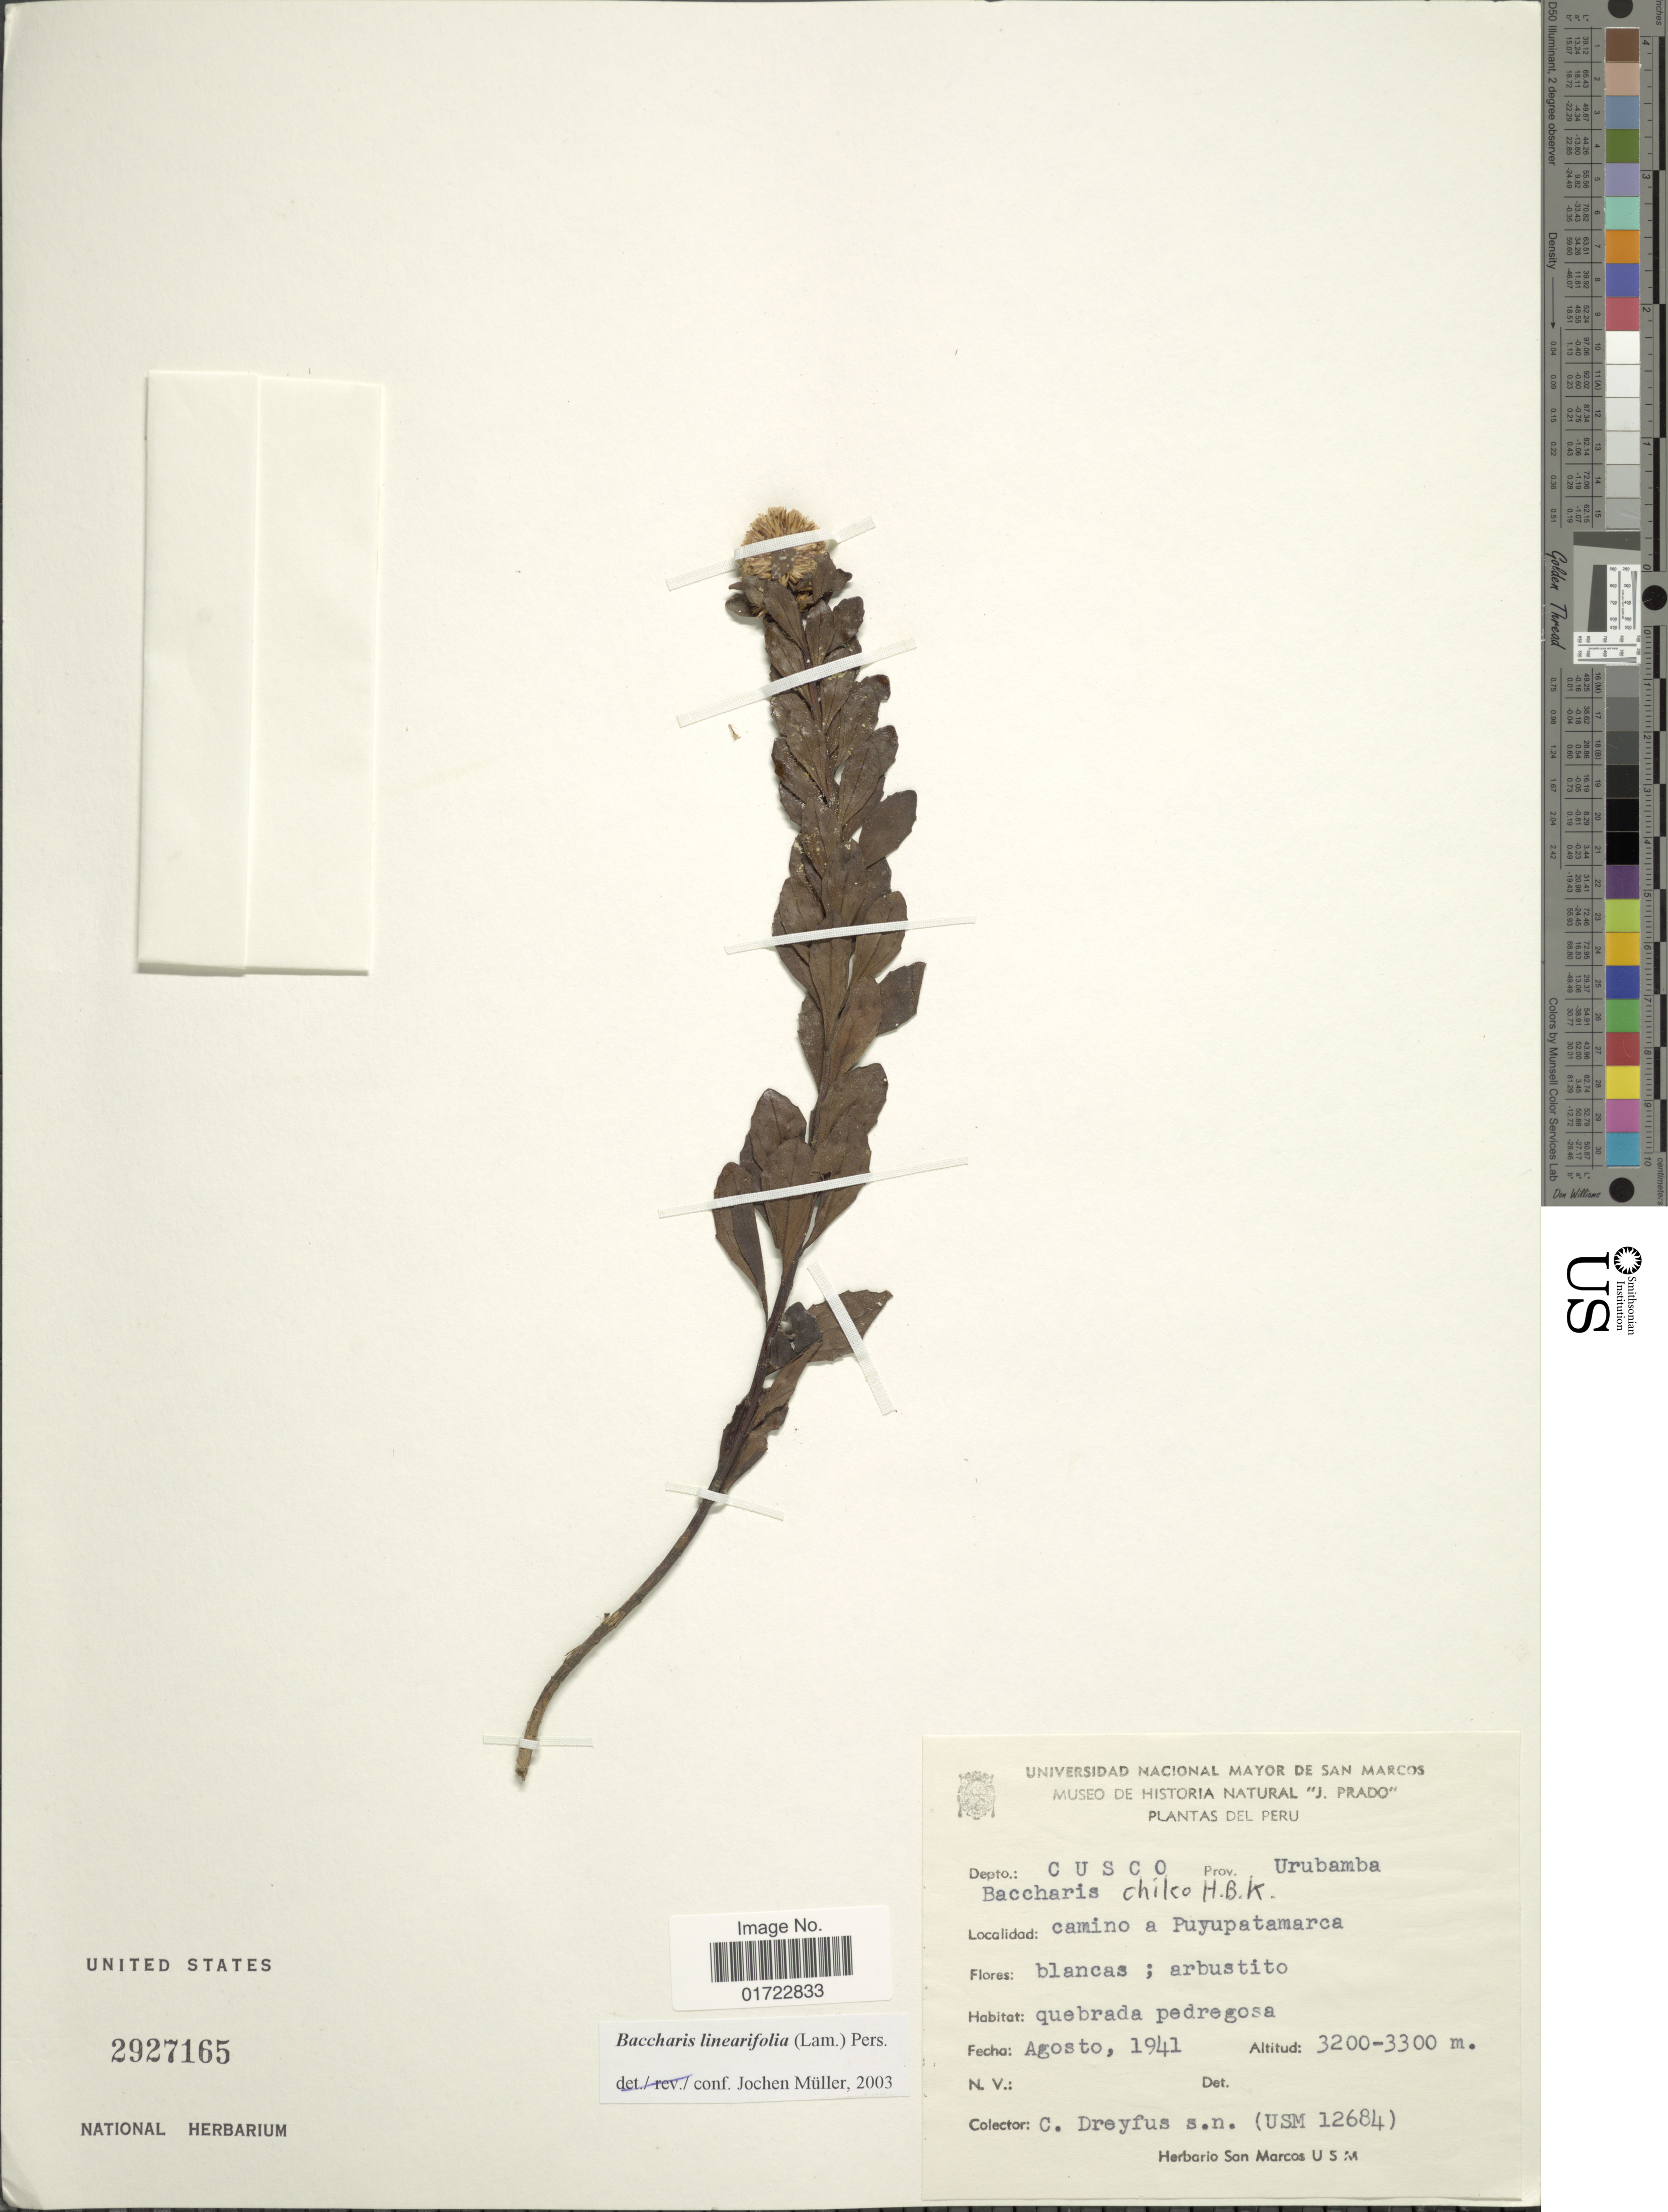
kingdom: Plantae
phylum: Tracheophyta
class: Magnoliopsida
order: Asterales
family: Asteraceae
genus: Baccharis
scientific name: Baccharis linearifolia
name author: (Lam.) Pers.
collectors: C. Dreyfus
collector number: USM 12864?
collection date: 1941-08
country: Bolivia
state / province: Cochabamba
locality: Depto.: Cusco. camino a Puyupatamarca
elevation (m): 3200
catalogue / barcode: US 2927165